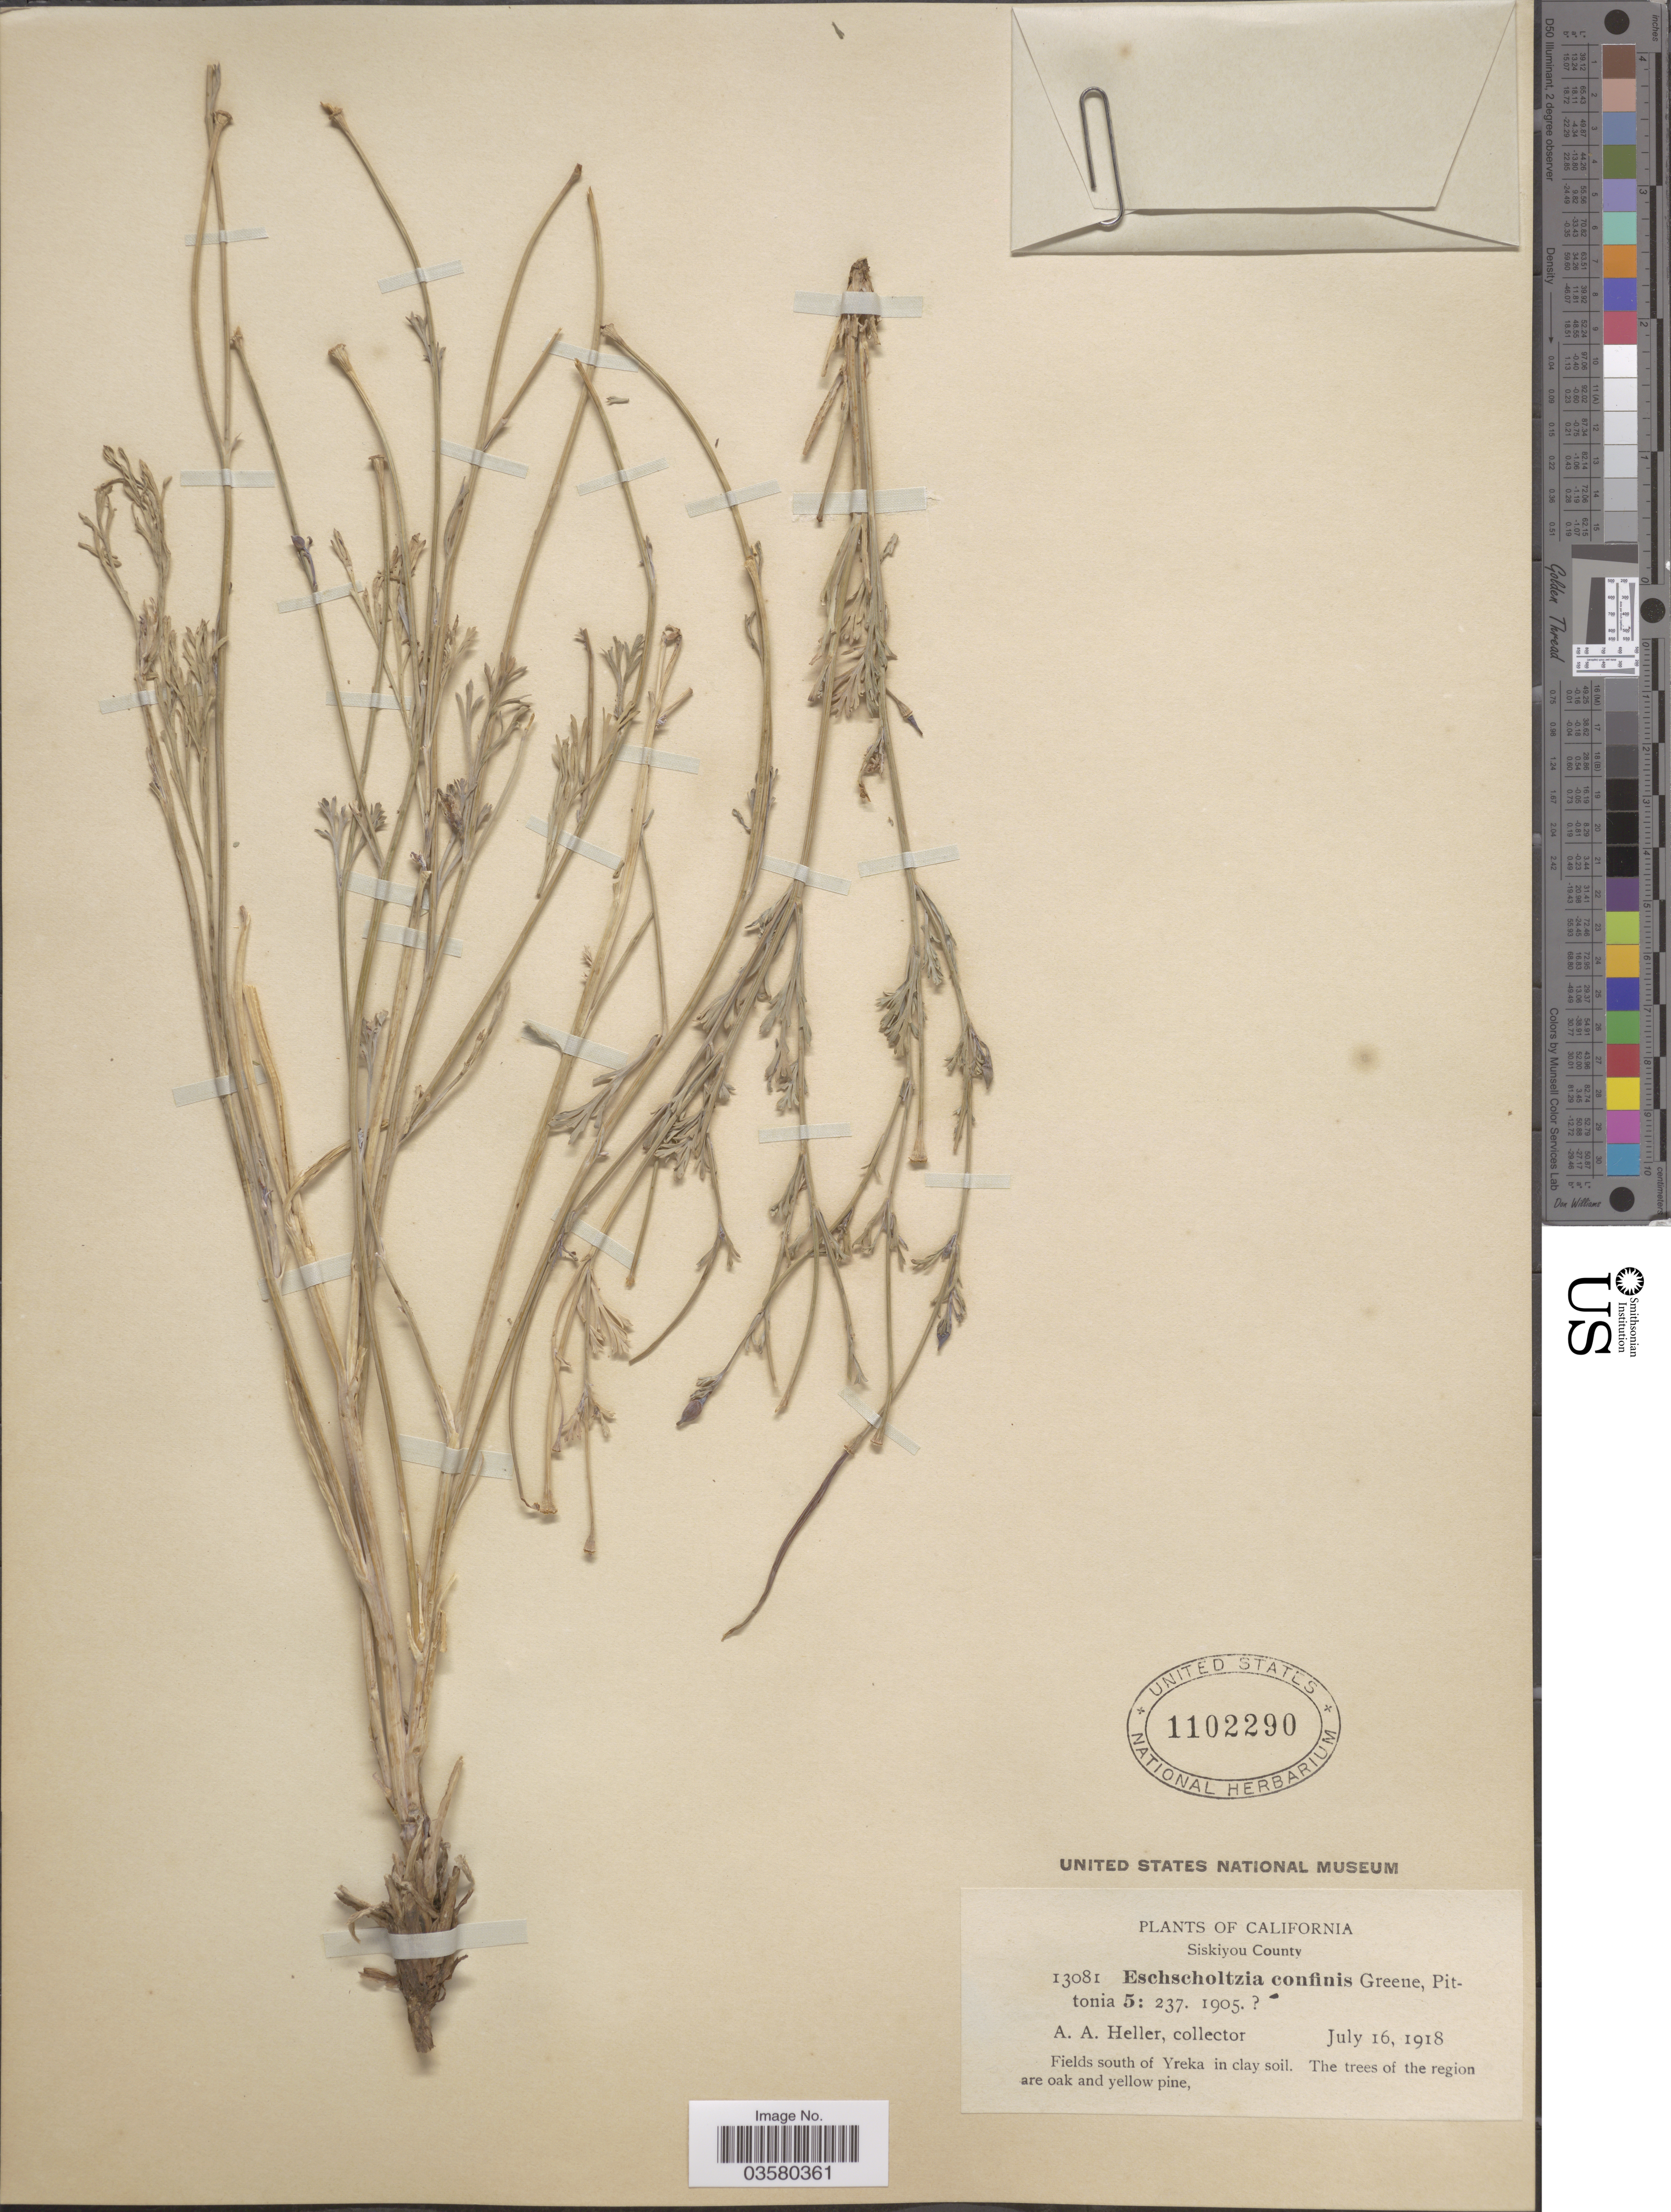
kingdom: Plantae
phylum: Tracheophyta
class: Magnoliopsida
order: Ranunculales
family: Papaveraceae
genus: Eschscholzia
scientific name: Eschscholzia confinis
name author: Greene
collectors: A. A. Heller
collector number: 13081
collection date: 1918-07-16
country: United States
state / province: California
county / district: Siskiyou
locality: Siskiyou County. Fields south of Yreka in clay soil.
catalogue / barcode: US 1102290